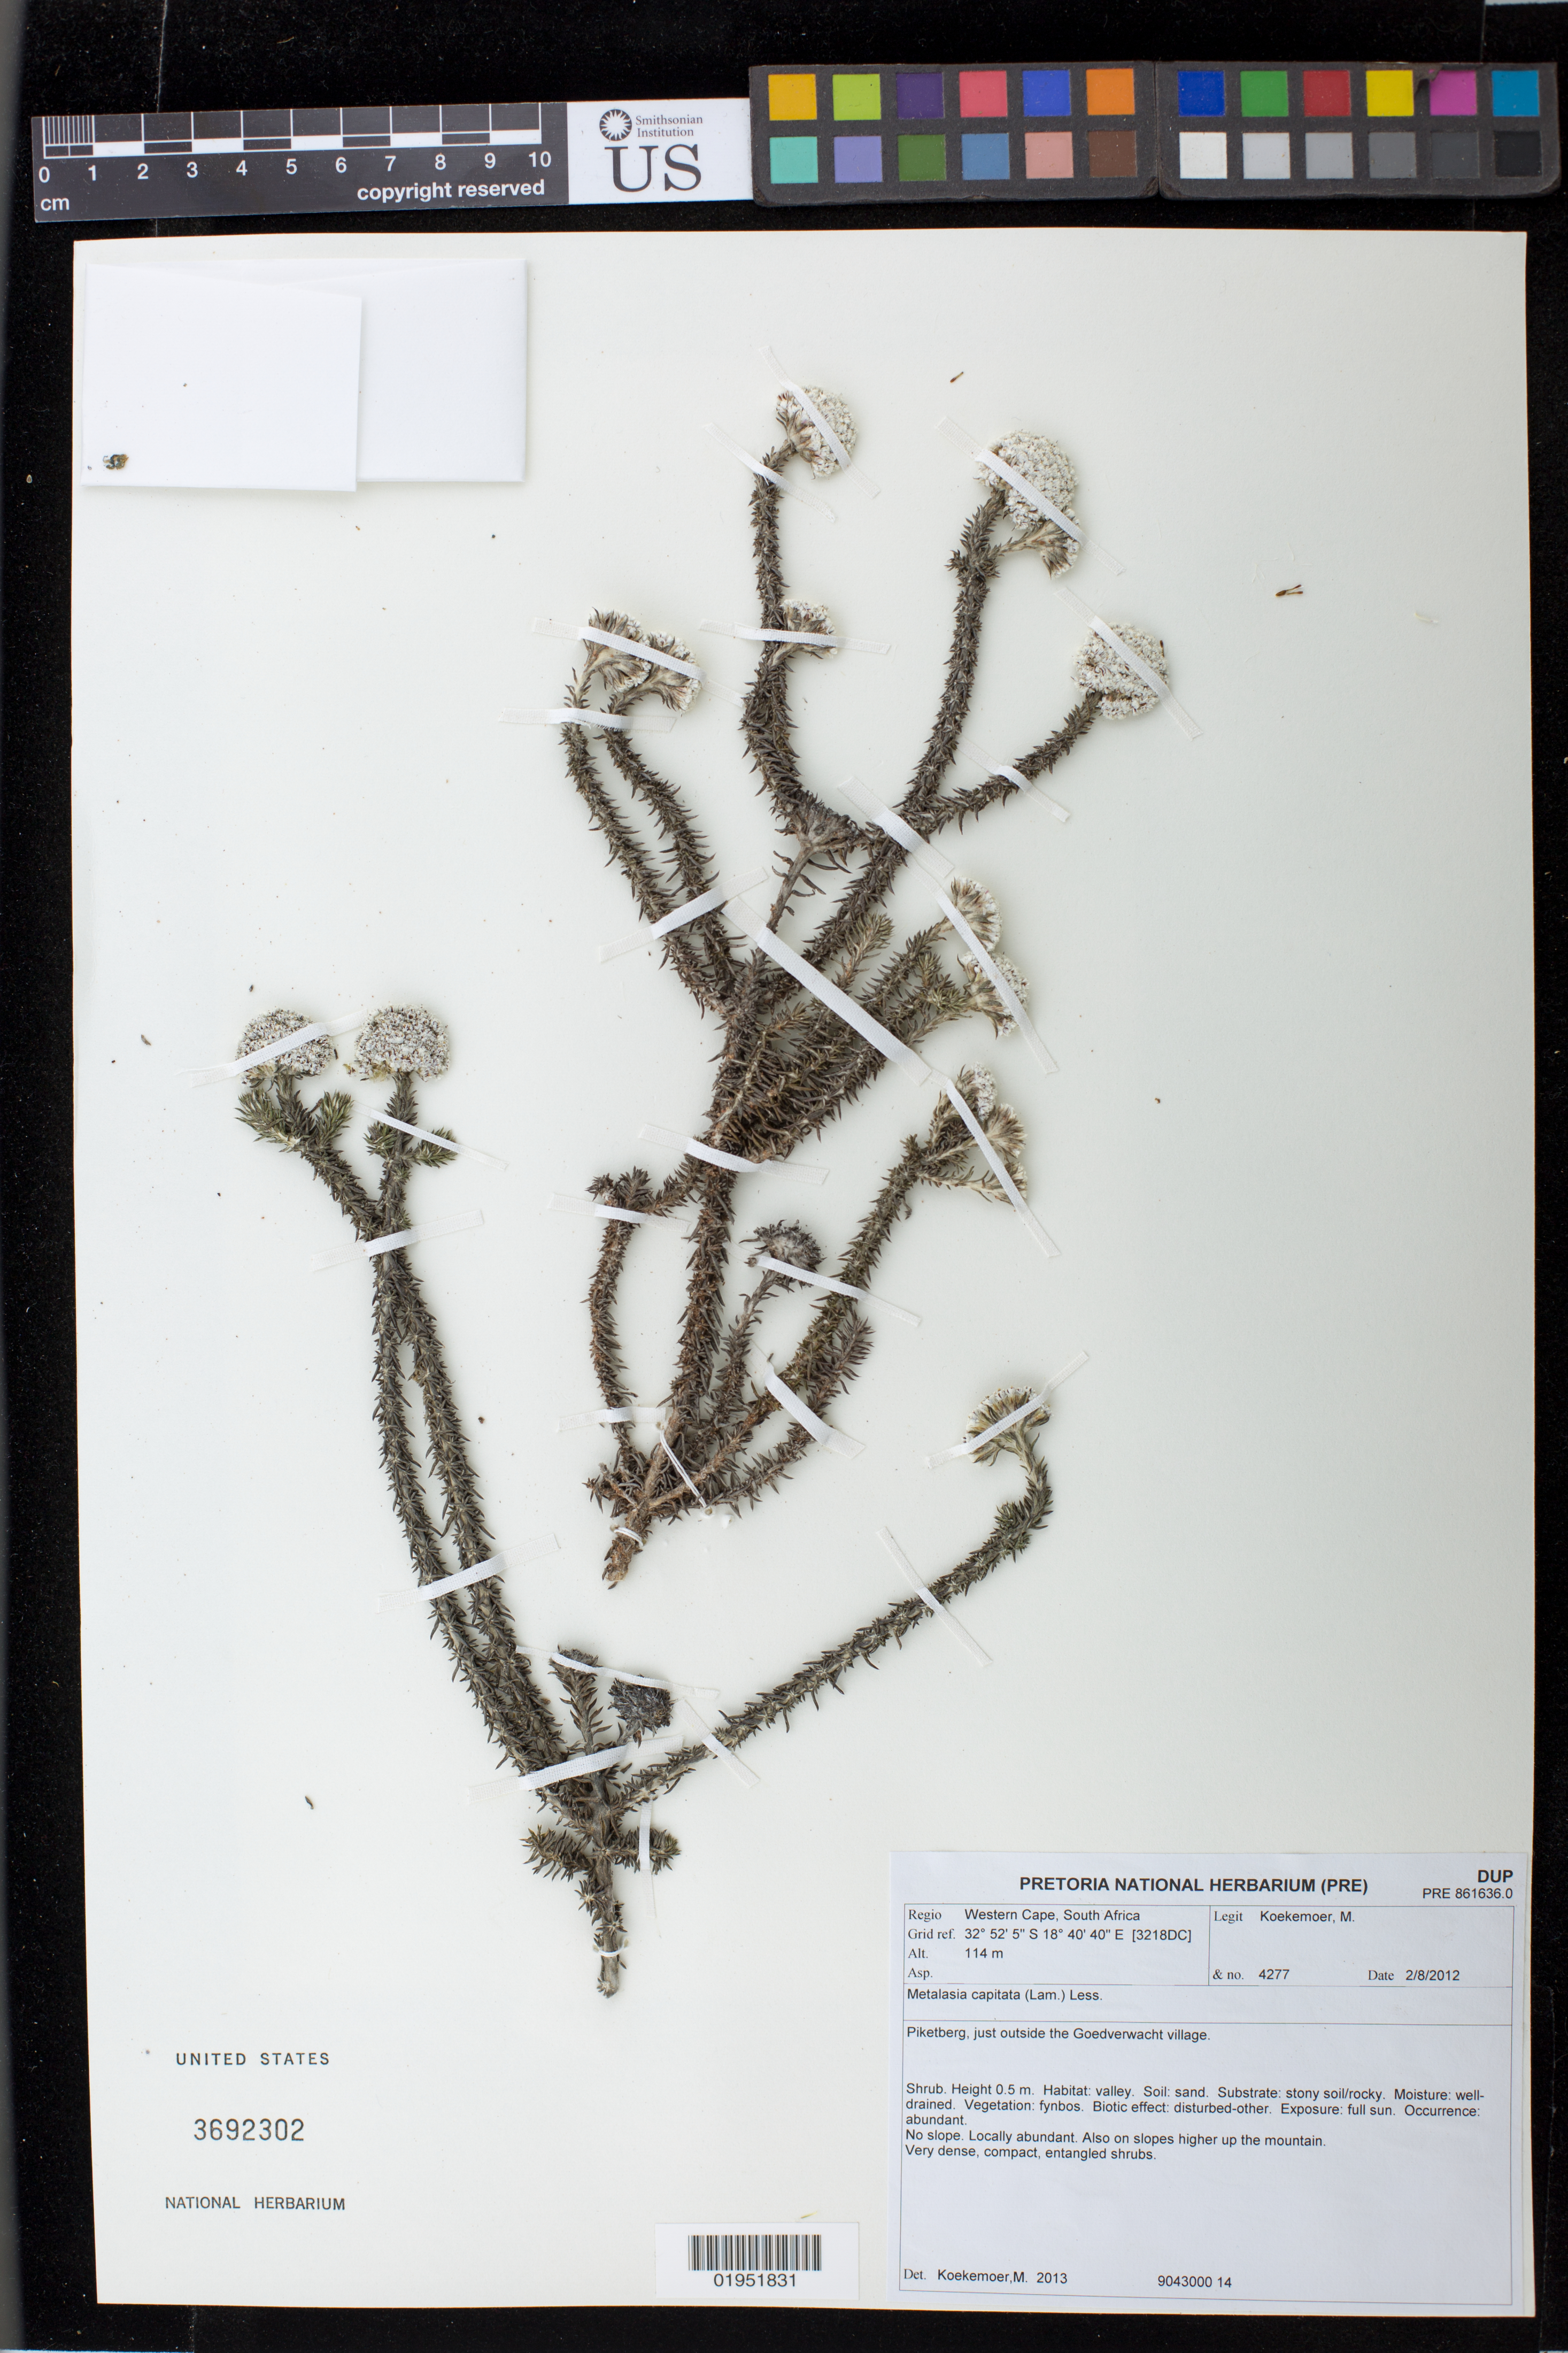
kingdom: Plantae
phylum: Tracheophyta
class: Magnoliopsida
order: Asterales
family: Asteraceae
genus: Metalasia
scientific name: Metalasia capitata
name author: (Lam.) Less.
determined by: Koekemoer, M.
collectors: M. Koekemoer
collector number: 4277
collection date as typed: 2 Aug 2012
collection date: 2012-08-02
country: South Africa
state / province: Western Cape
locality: Piketberg, between the top of the mountain and Goedverwacht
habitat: Stony sandy soil; full sun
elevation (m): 319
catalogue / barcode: US 3692302